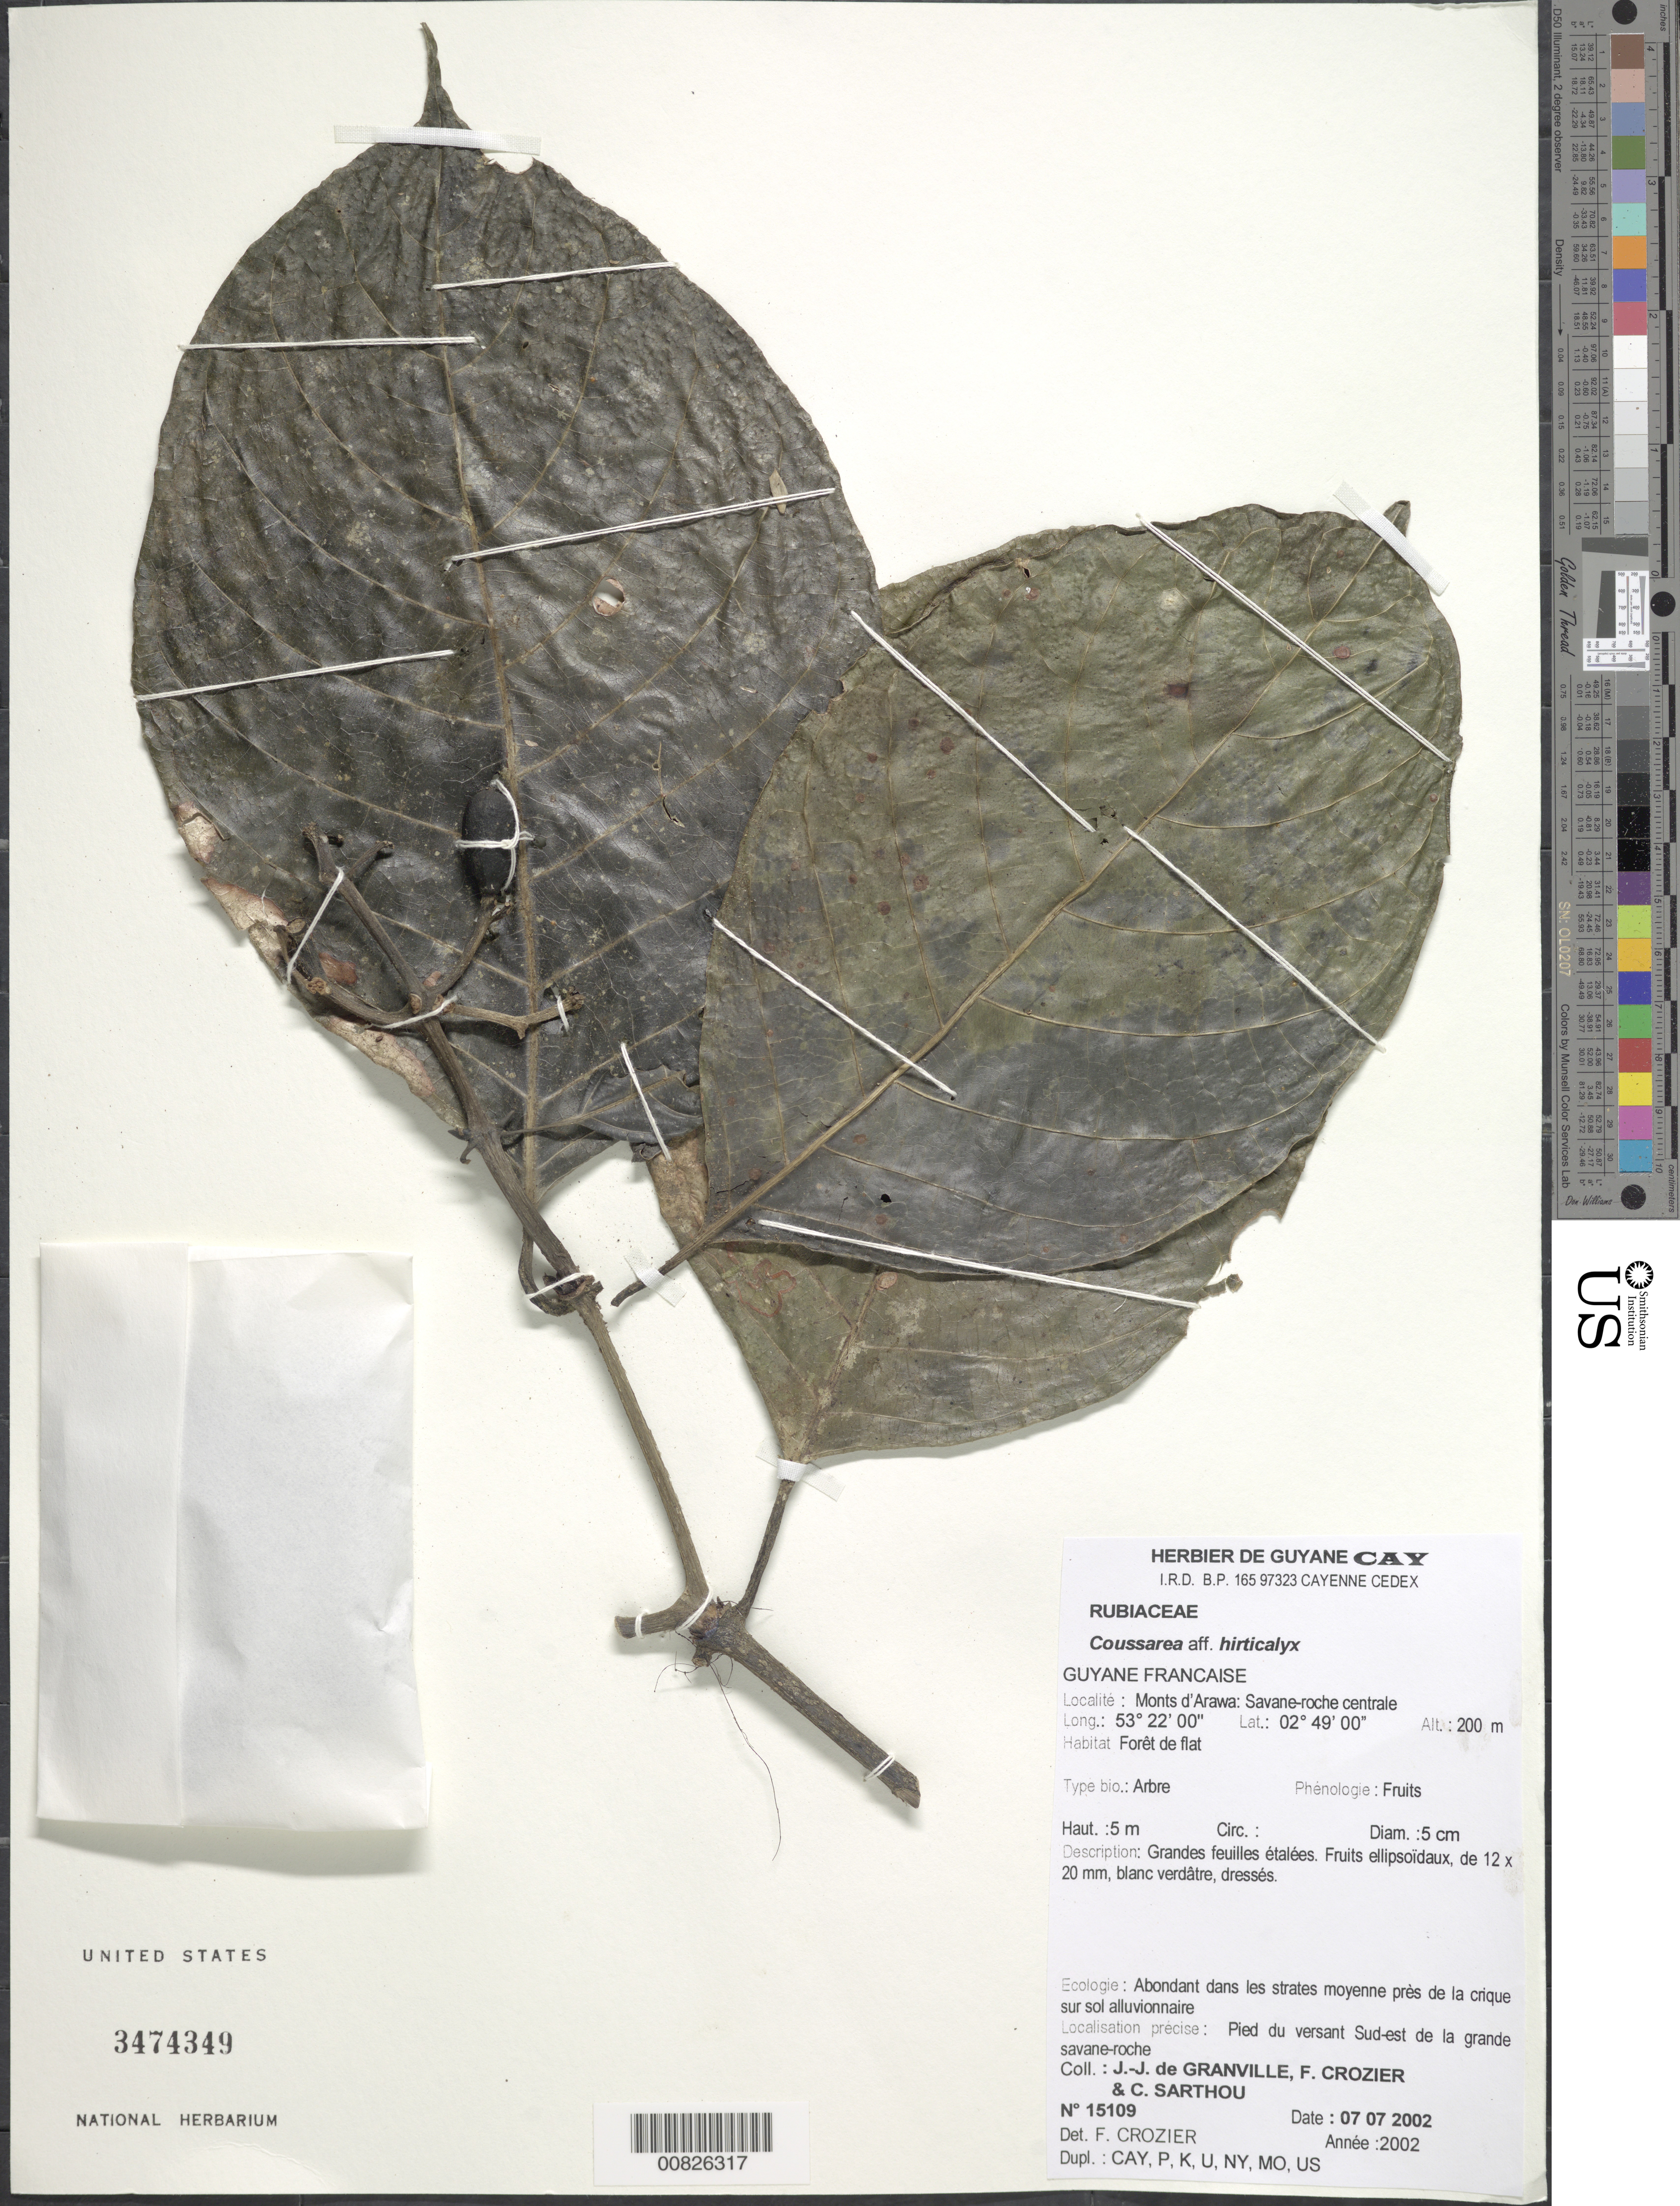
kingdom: Plantae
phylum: Tracheophyta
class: Magnoliopsida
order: Gentianales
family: Rubiaceae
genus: Coussarea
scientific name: Coussarea hirticalyx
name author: Standl.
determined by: Crozier, F.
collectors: J.-J. de Granville, F. Crozier & C. Sarthou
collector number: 15109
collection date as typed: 7-Jul-02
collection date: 2002-07-07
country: French Guiana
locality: Monts d'Arawa, zone de la savane-roche centrale, pied du versant sud-est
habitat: Forêt de flat; dans les strates moyenne pres de la crique sur sol alluvionnaire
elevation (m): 200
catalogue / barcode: US 3474349